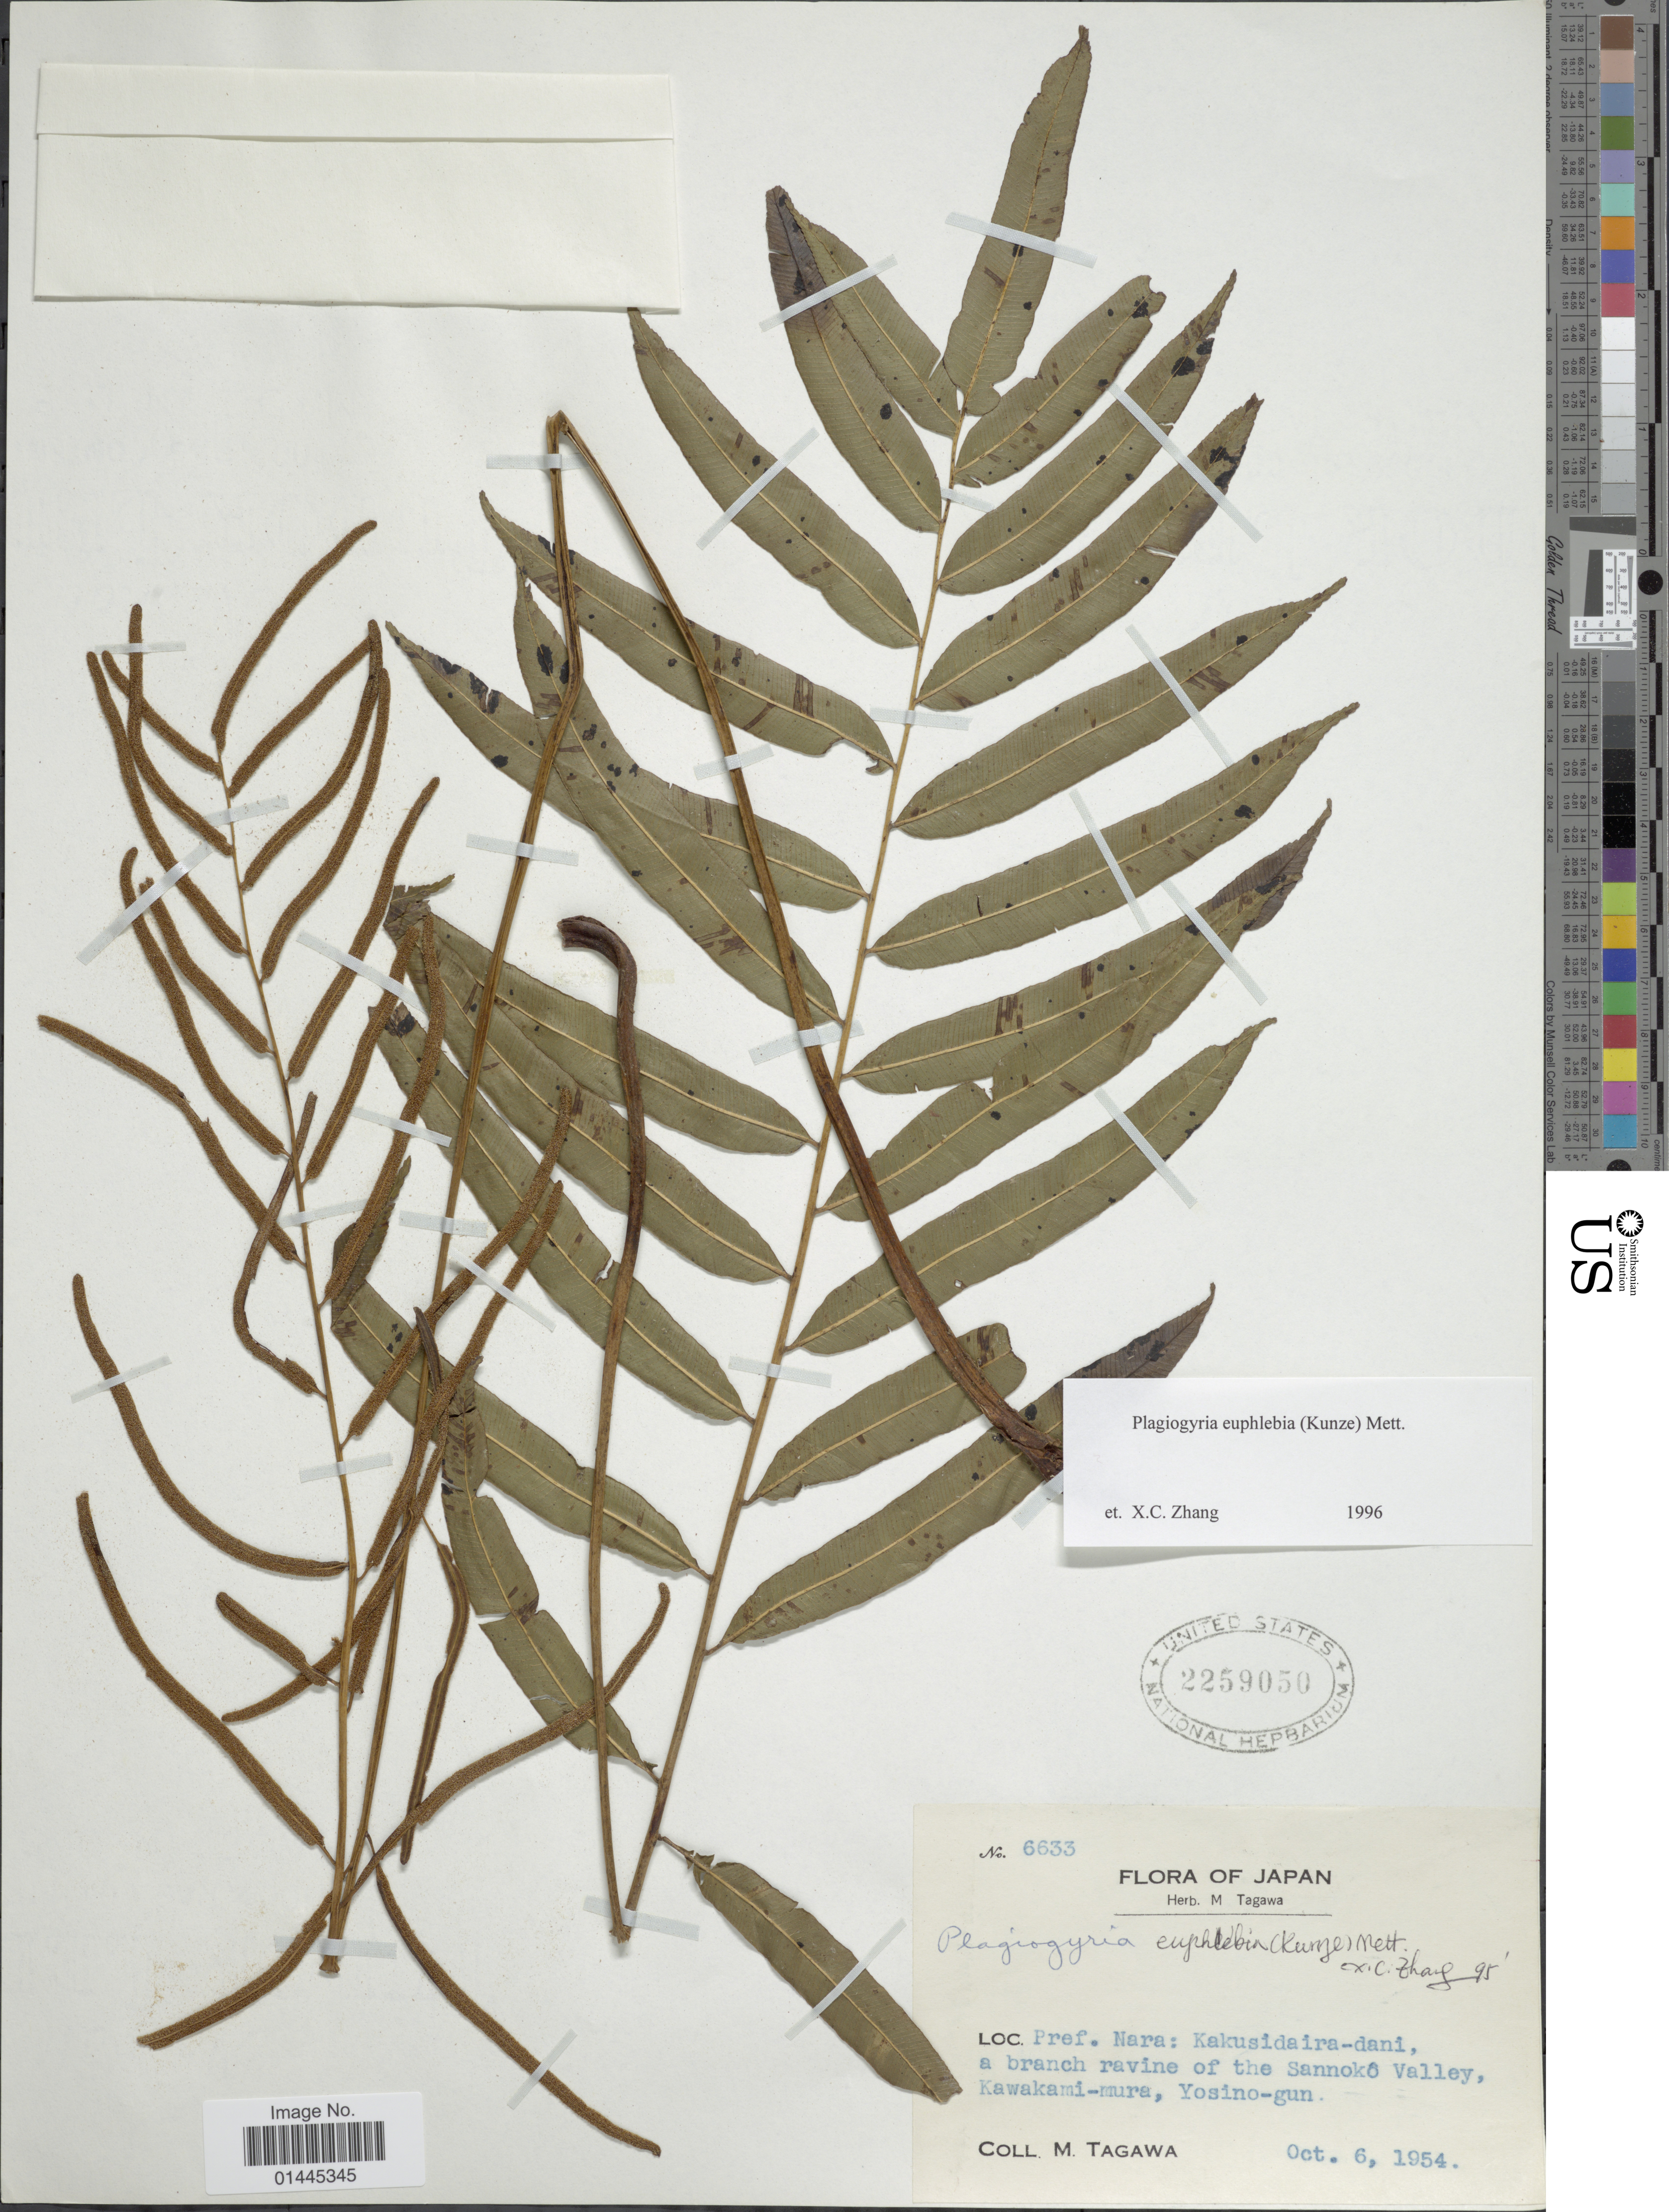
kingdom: Plantae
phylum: Tracheophyta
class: Polypodiopsida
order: Cyatheales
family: Plagiogyriaceae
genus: Plagiogyria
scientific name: Plagiogyria euphlebia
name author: (Kunze) Mett.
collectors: M. Tagawa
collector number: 6633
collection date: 1954-10-06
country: Japan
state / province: Nara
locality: Kakusidaira-dani, a branch ravine of the Sannoko Valley, Kawakami-mura, Yosino-gun.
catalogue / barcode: US 2259050